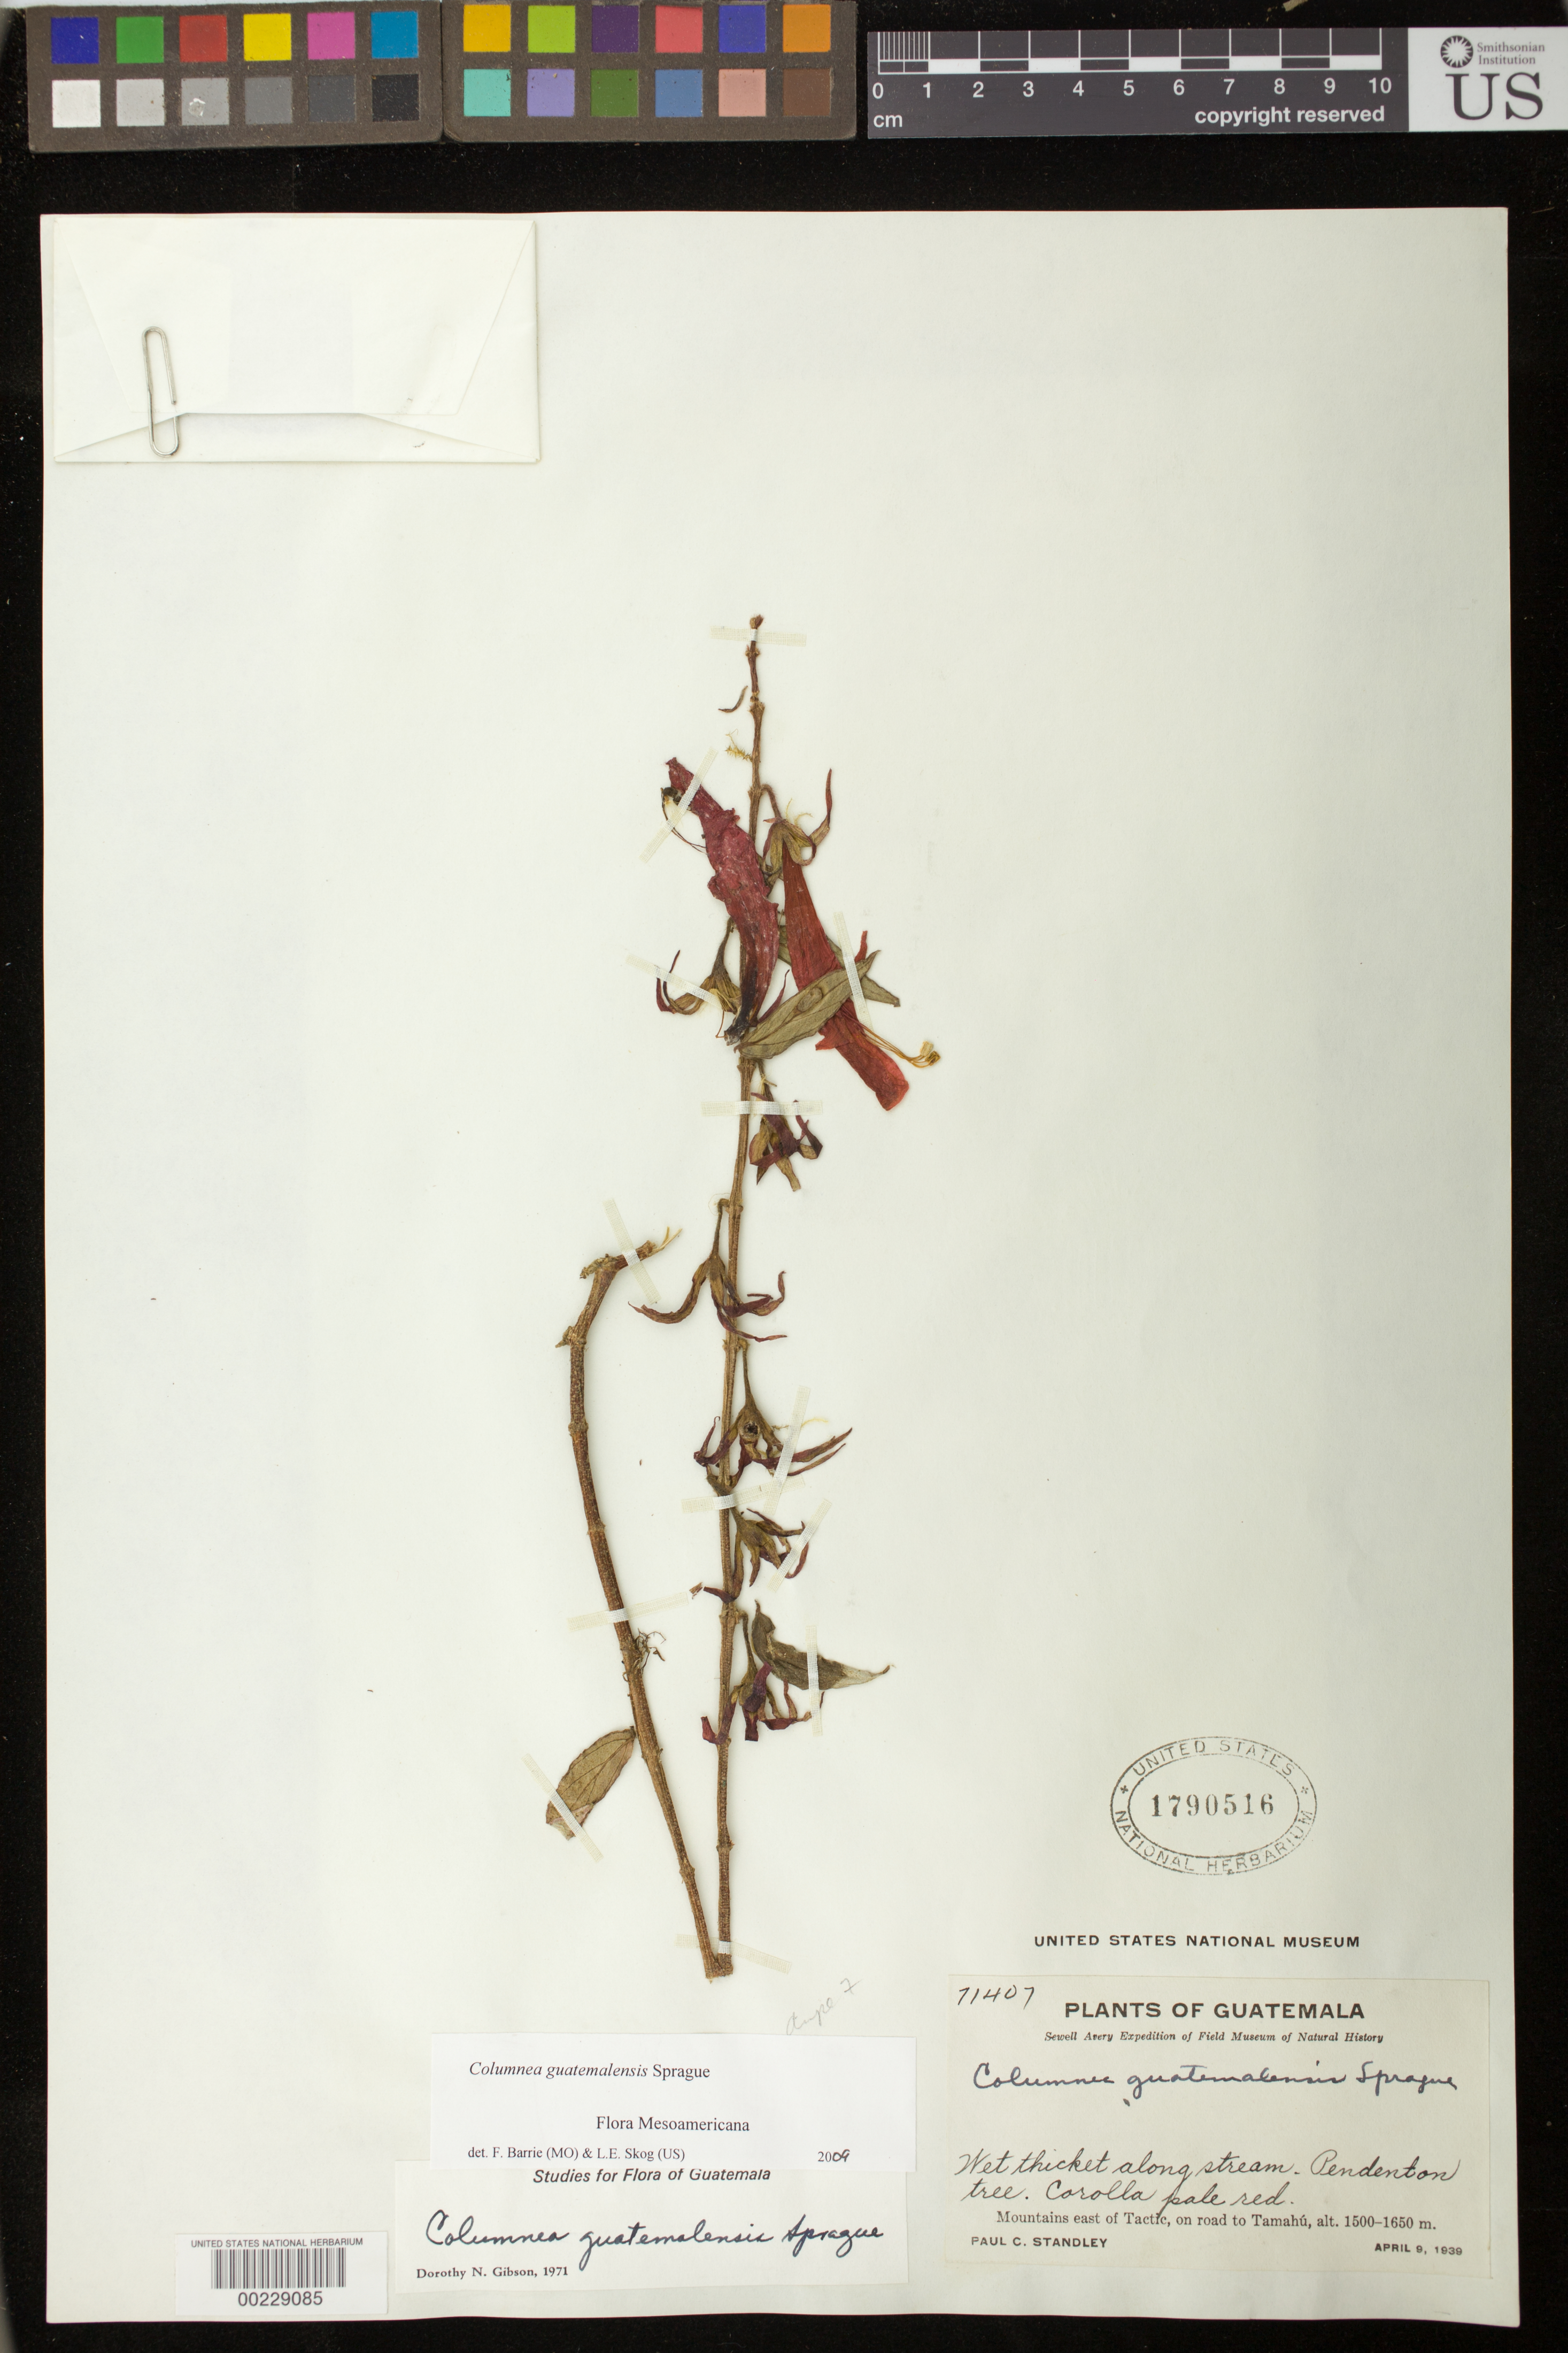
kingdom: Plantae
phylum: Tracheophyta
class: Magnoliopsida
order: Lamiales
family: Gesneriaceae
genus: Columnea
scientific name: Columnea guatemalensis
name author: Sprague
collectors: P. C. Standley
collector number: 71407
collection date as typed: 09 Apr 1939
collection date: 1939-04-09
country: Guatemala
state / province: Alta Verapaz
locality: Mountains E of Tactic, on road to Tamahu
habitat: Wet thicket along stream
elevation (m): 1500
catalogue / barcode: US 1790516